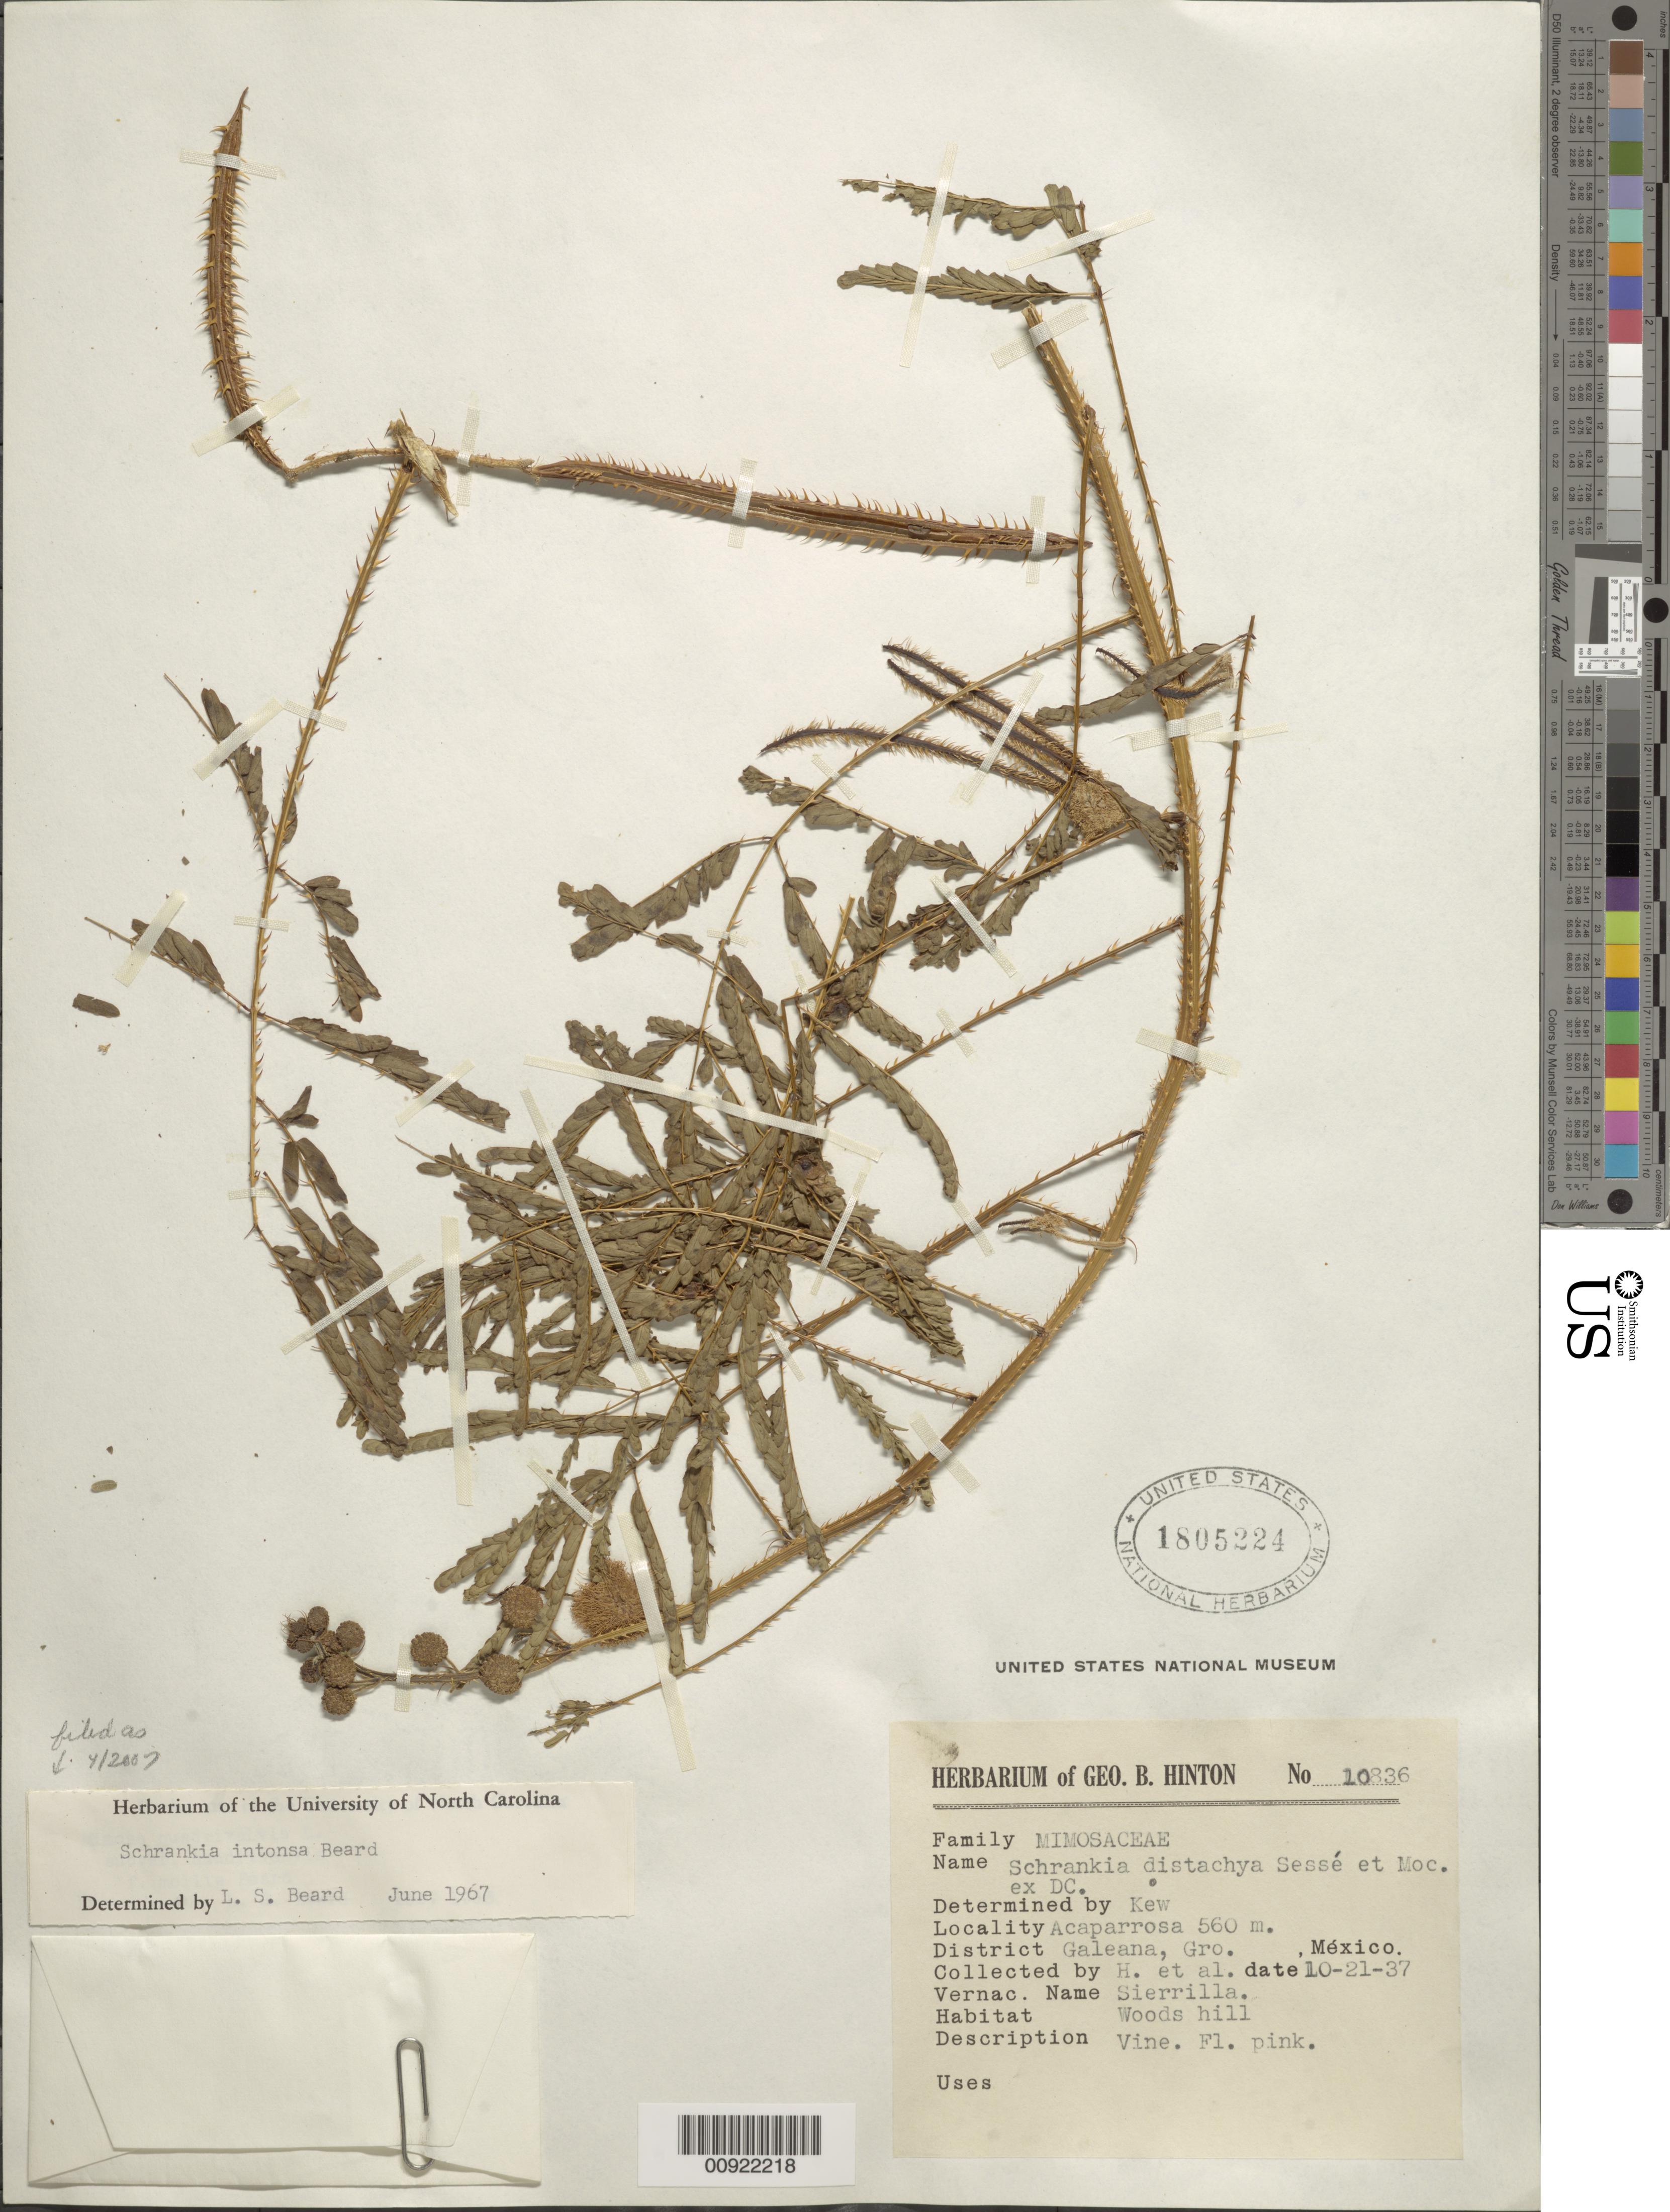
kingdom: Plantae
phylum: Tracheophyta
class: Magnoliopsida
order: Fabales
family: Fabaceae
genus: Mimosa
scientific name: Mimosa robusta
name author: R. Grether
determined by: Flores-Cruz, María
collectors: G. B. Hinton & et al.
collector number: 10836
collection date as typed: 21 Oct 1937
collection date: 1937-10-21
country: Mexico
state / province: Guerrero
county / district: Galeana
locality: Acaparrosa, District Galeana, Guerrero.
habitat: Woods hill.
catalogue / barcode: US 1805224